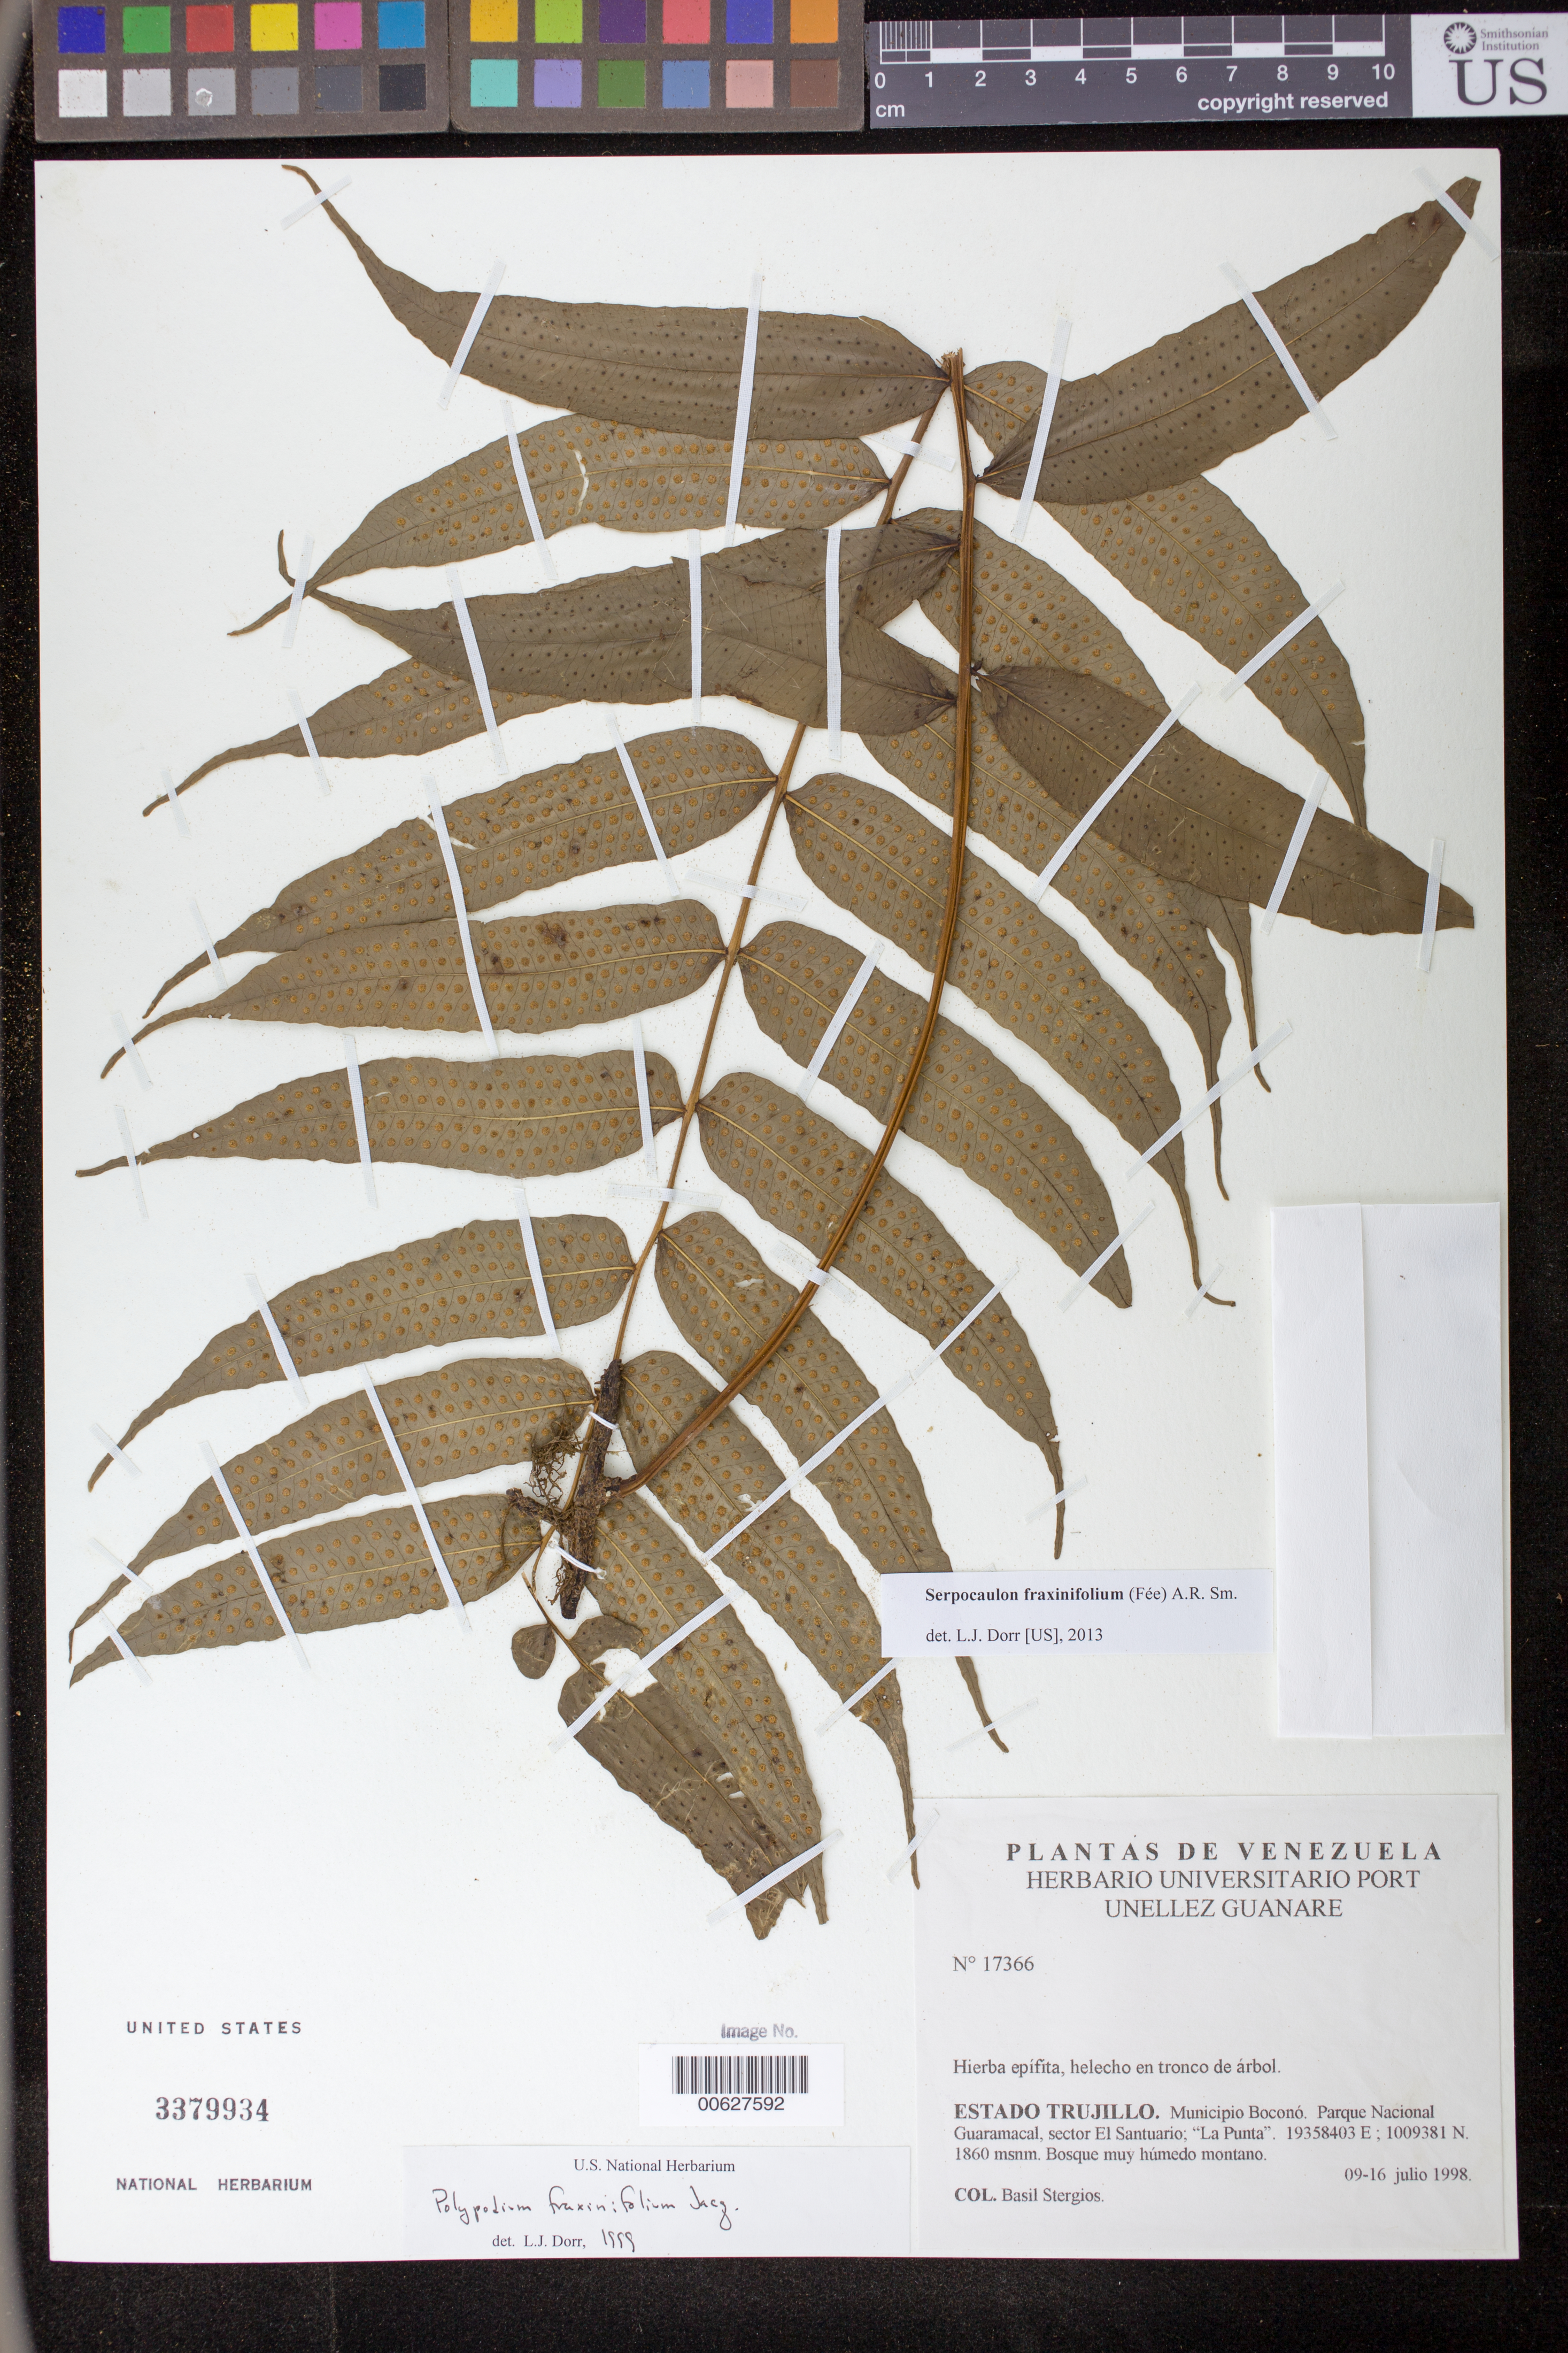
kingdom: Plantae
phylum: Tracheophyta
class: Polypodiopsida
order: Polypodiales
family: Polypodiaceae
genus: Serpocaulon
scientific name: Serpocaulon fraxinifolium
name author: (Jacq.) A.R. Sm.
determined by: Dorr, L. J., (BOT), Smithsonian Institution - National Museum of Natural History (UNITED STATES)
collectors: B. G. Stergios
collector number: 17366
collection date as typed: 09 Jul 1998 to 16 Jul 1998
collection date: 1998-07-09/1998-07-16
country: Venezuela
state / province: Trujillo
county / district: Boconó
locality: Parque Nacional Guaramacal, Sector El Santuario, La Punta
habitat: Bosque muy húmedo montano.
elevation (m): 1860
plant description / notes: PORT, UC, US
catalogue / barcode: US 3379934